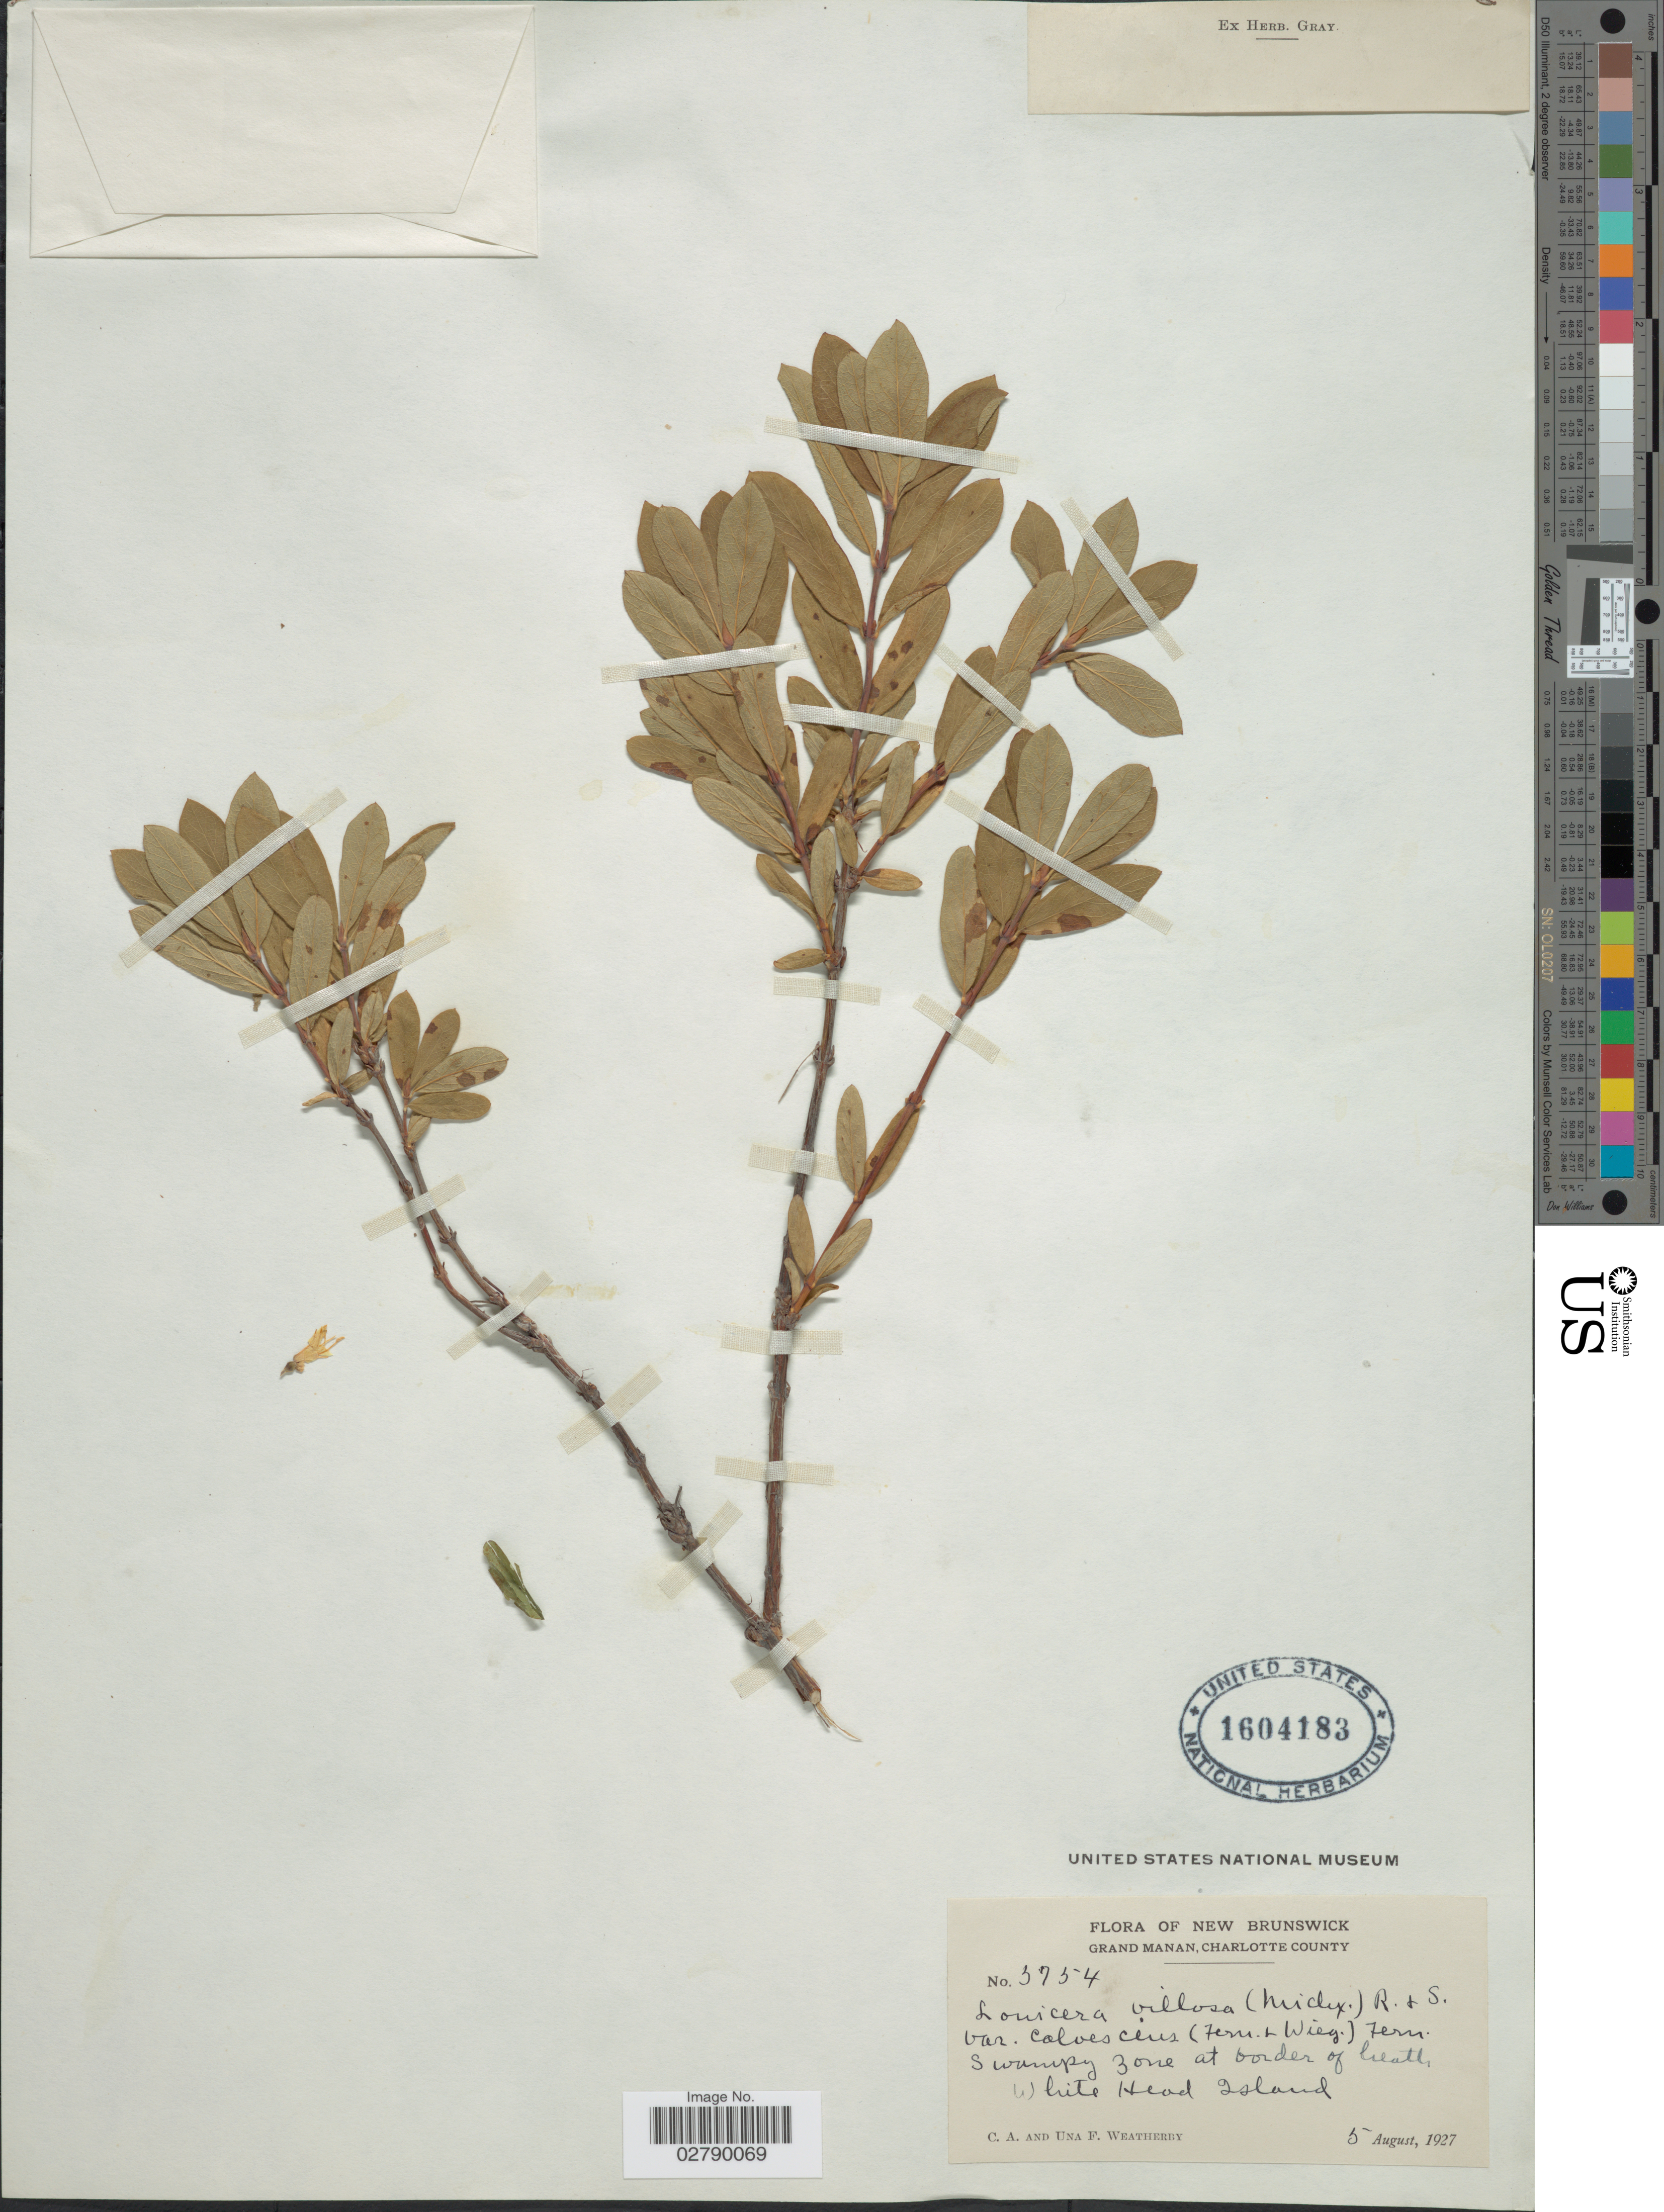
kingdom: Plantae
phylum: Tracheophyta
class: Magnoliopsida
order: Dipsacales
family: Caprifoliaceae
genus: Lonicera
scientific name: Lonicera villosa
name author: (Michx.) Roem. & Schult.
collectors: C. A. Weatherby & U. Weatherby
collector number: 3754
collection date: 1927-08-05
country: Canada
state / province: New Brunswick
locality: Grand Manan, Charlotte County. Swampy zone at border of heath, White Head Island.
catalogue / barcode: US 1604183